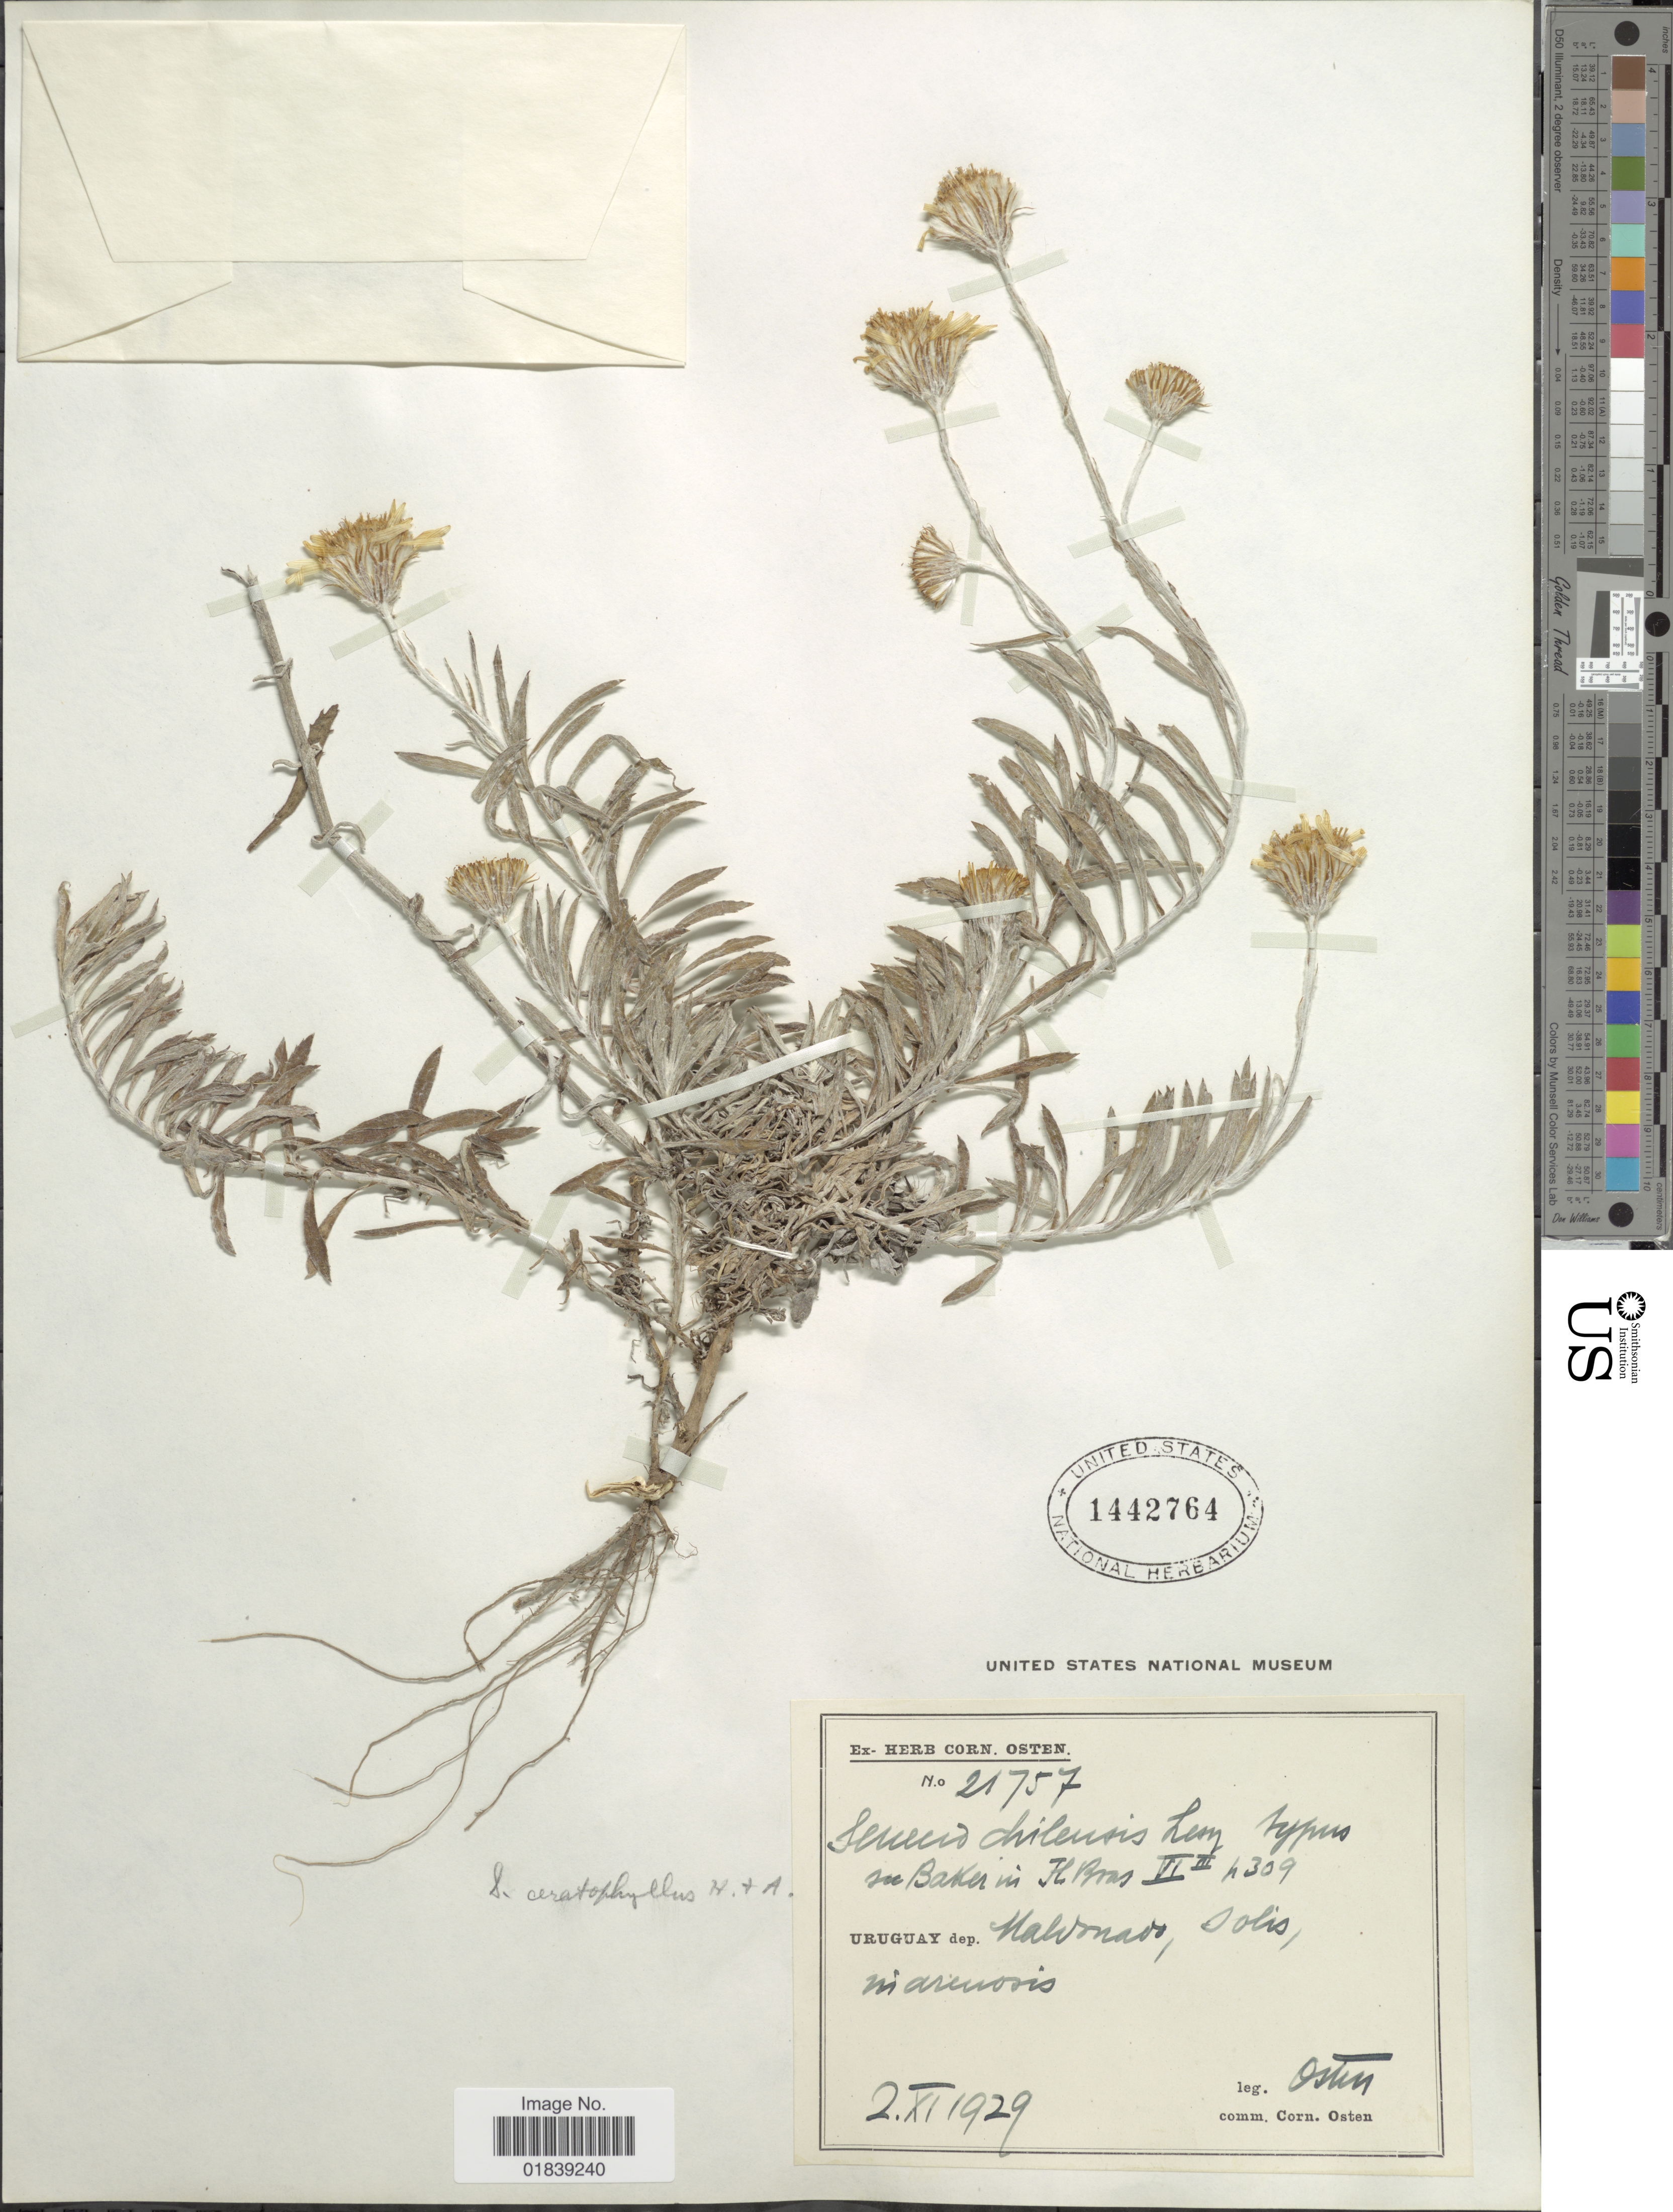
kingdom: Plantae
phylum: Tracheophyta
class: Magnoliopsida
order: Asterales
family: Asteraceae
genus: Senecio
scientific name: Senecio ceratophylloides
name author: Griseb.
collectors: C. Osten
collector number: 21757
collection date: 1929-11-02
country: Uruguay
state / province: Maldonado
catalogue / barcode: US 1442764